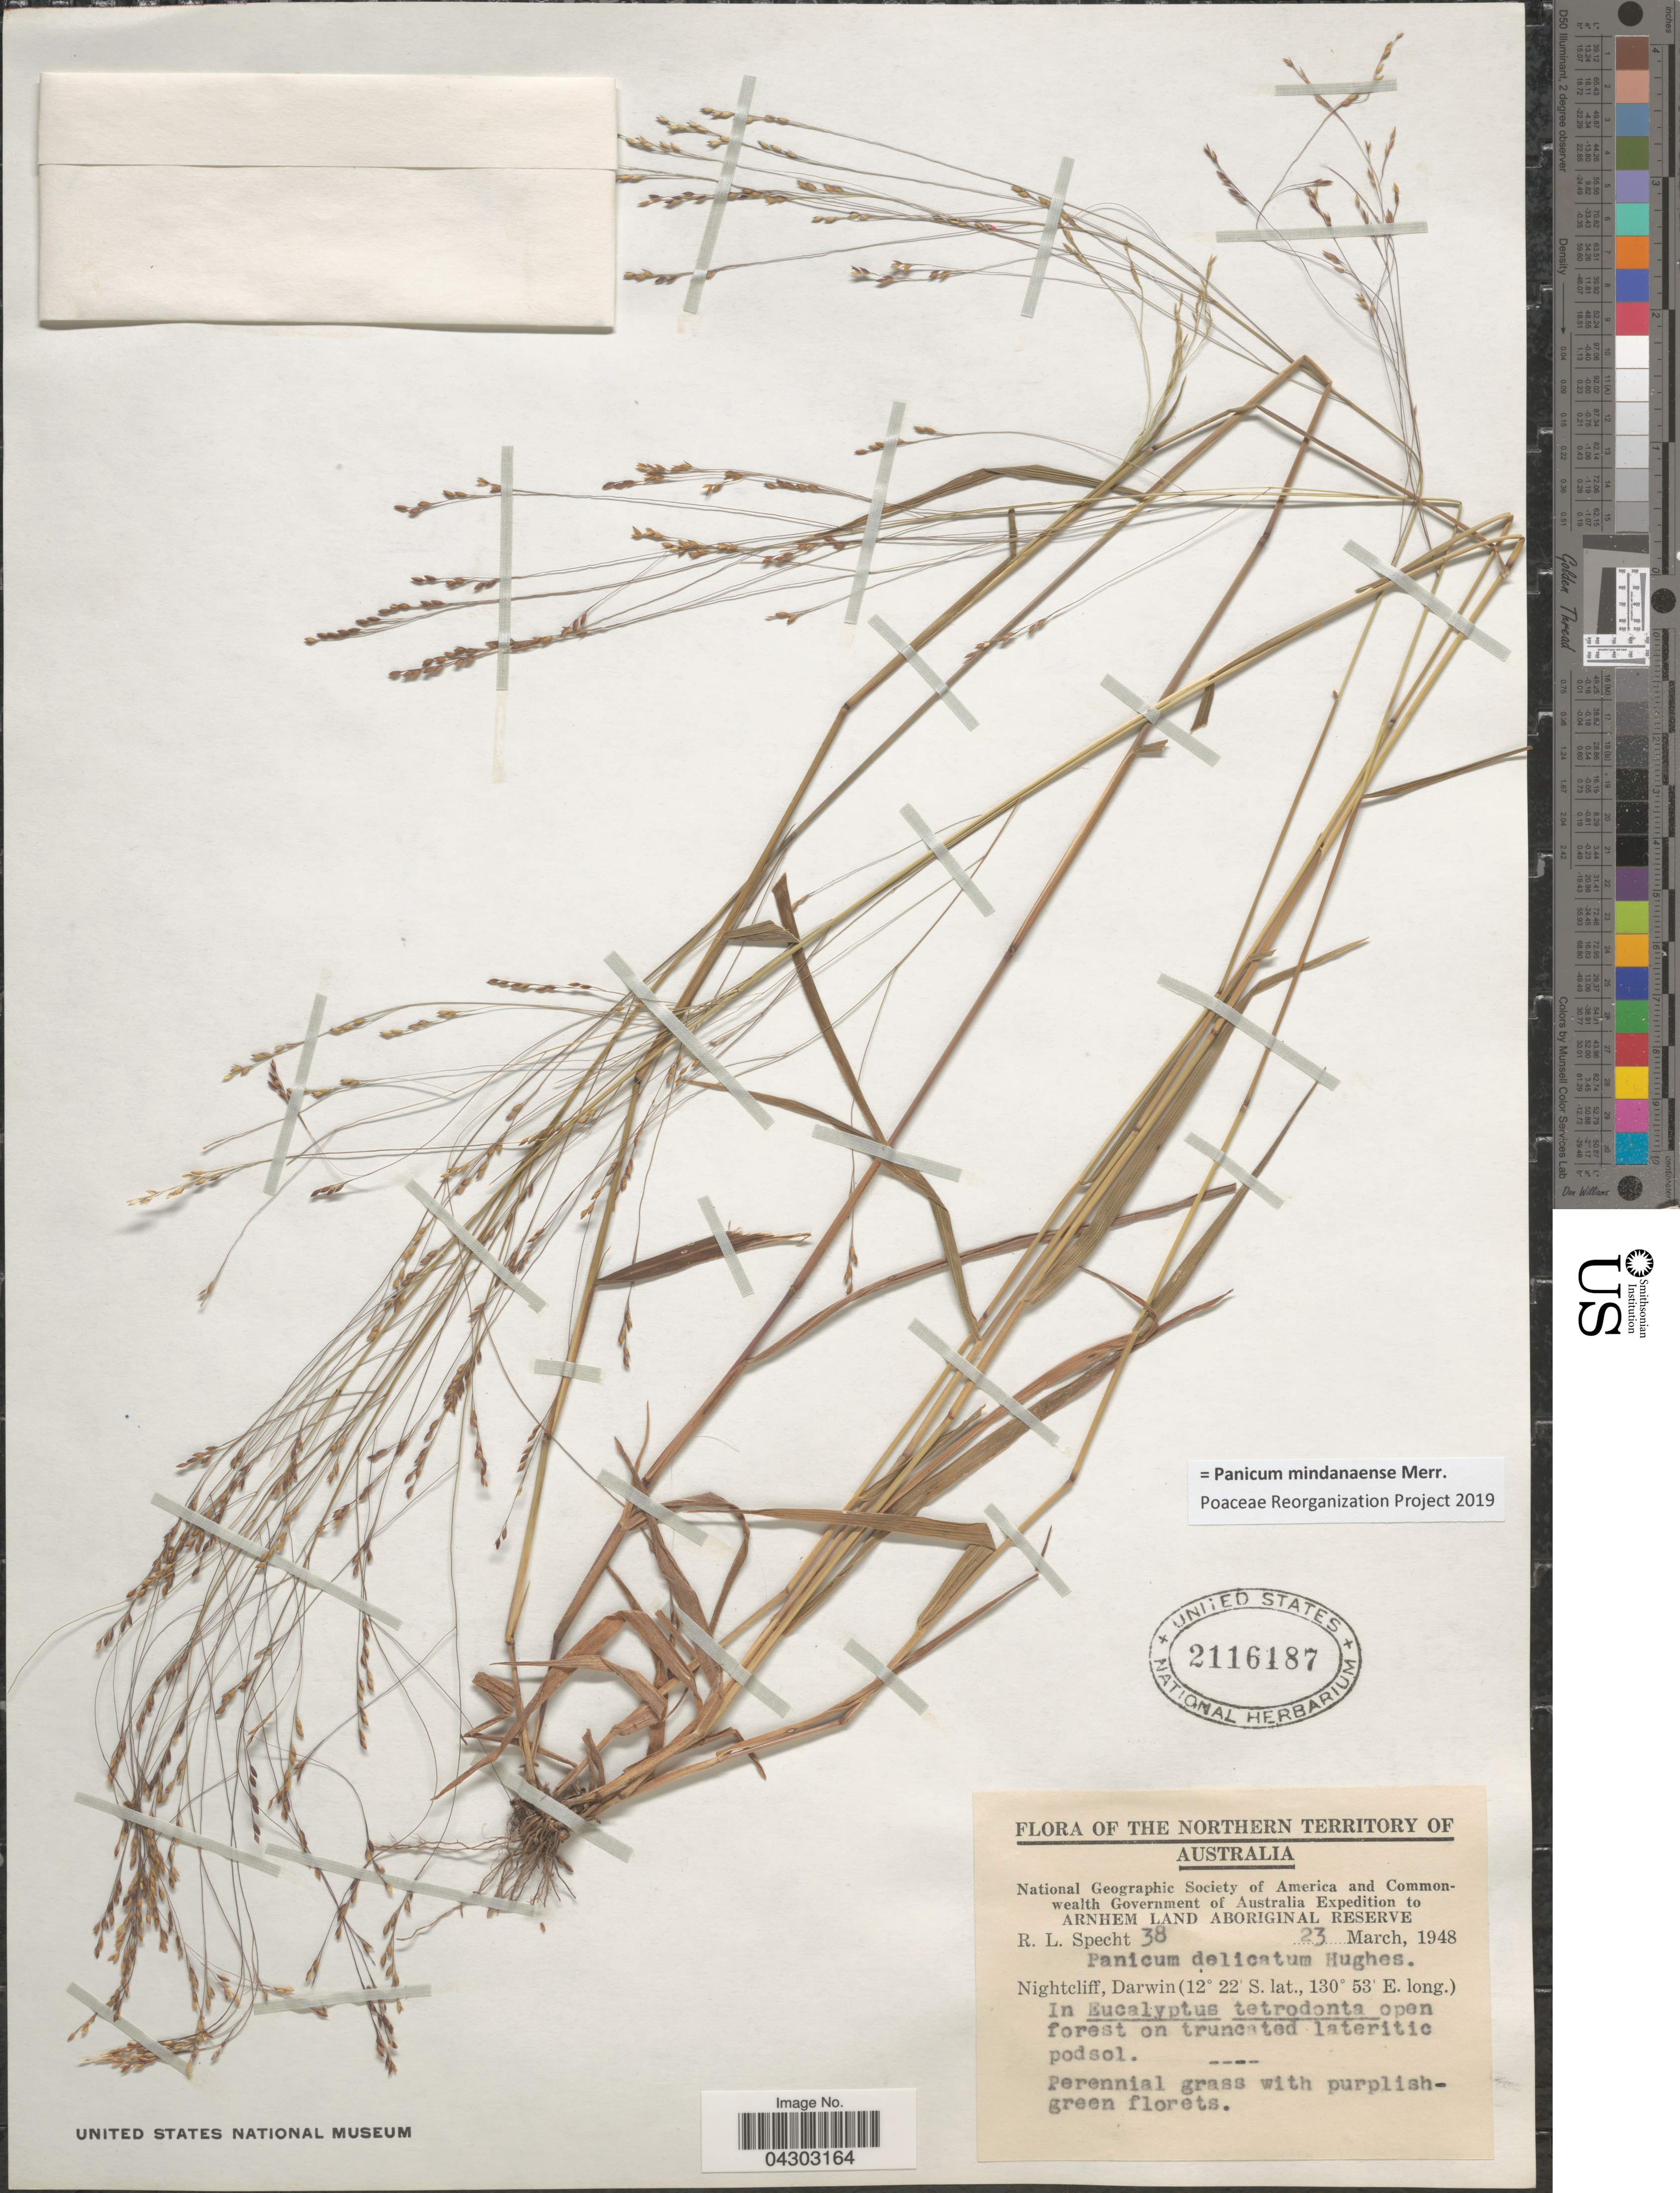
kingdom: Plantae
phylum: Tracheophyta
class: Liliopsida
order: Poales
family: Poaceae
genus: Panicum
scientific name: Panicum mindanaense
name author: Merr.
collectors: R. L. Specht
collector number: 38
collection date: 1948-03-23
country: Australia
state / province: Northern Territory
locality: National Geographic Society of America and Commonwealth Government of Australia Expedition to Arnhem Land Aboriginal Reserve. Nightcliff, Darwin.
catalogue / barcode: US 2116187